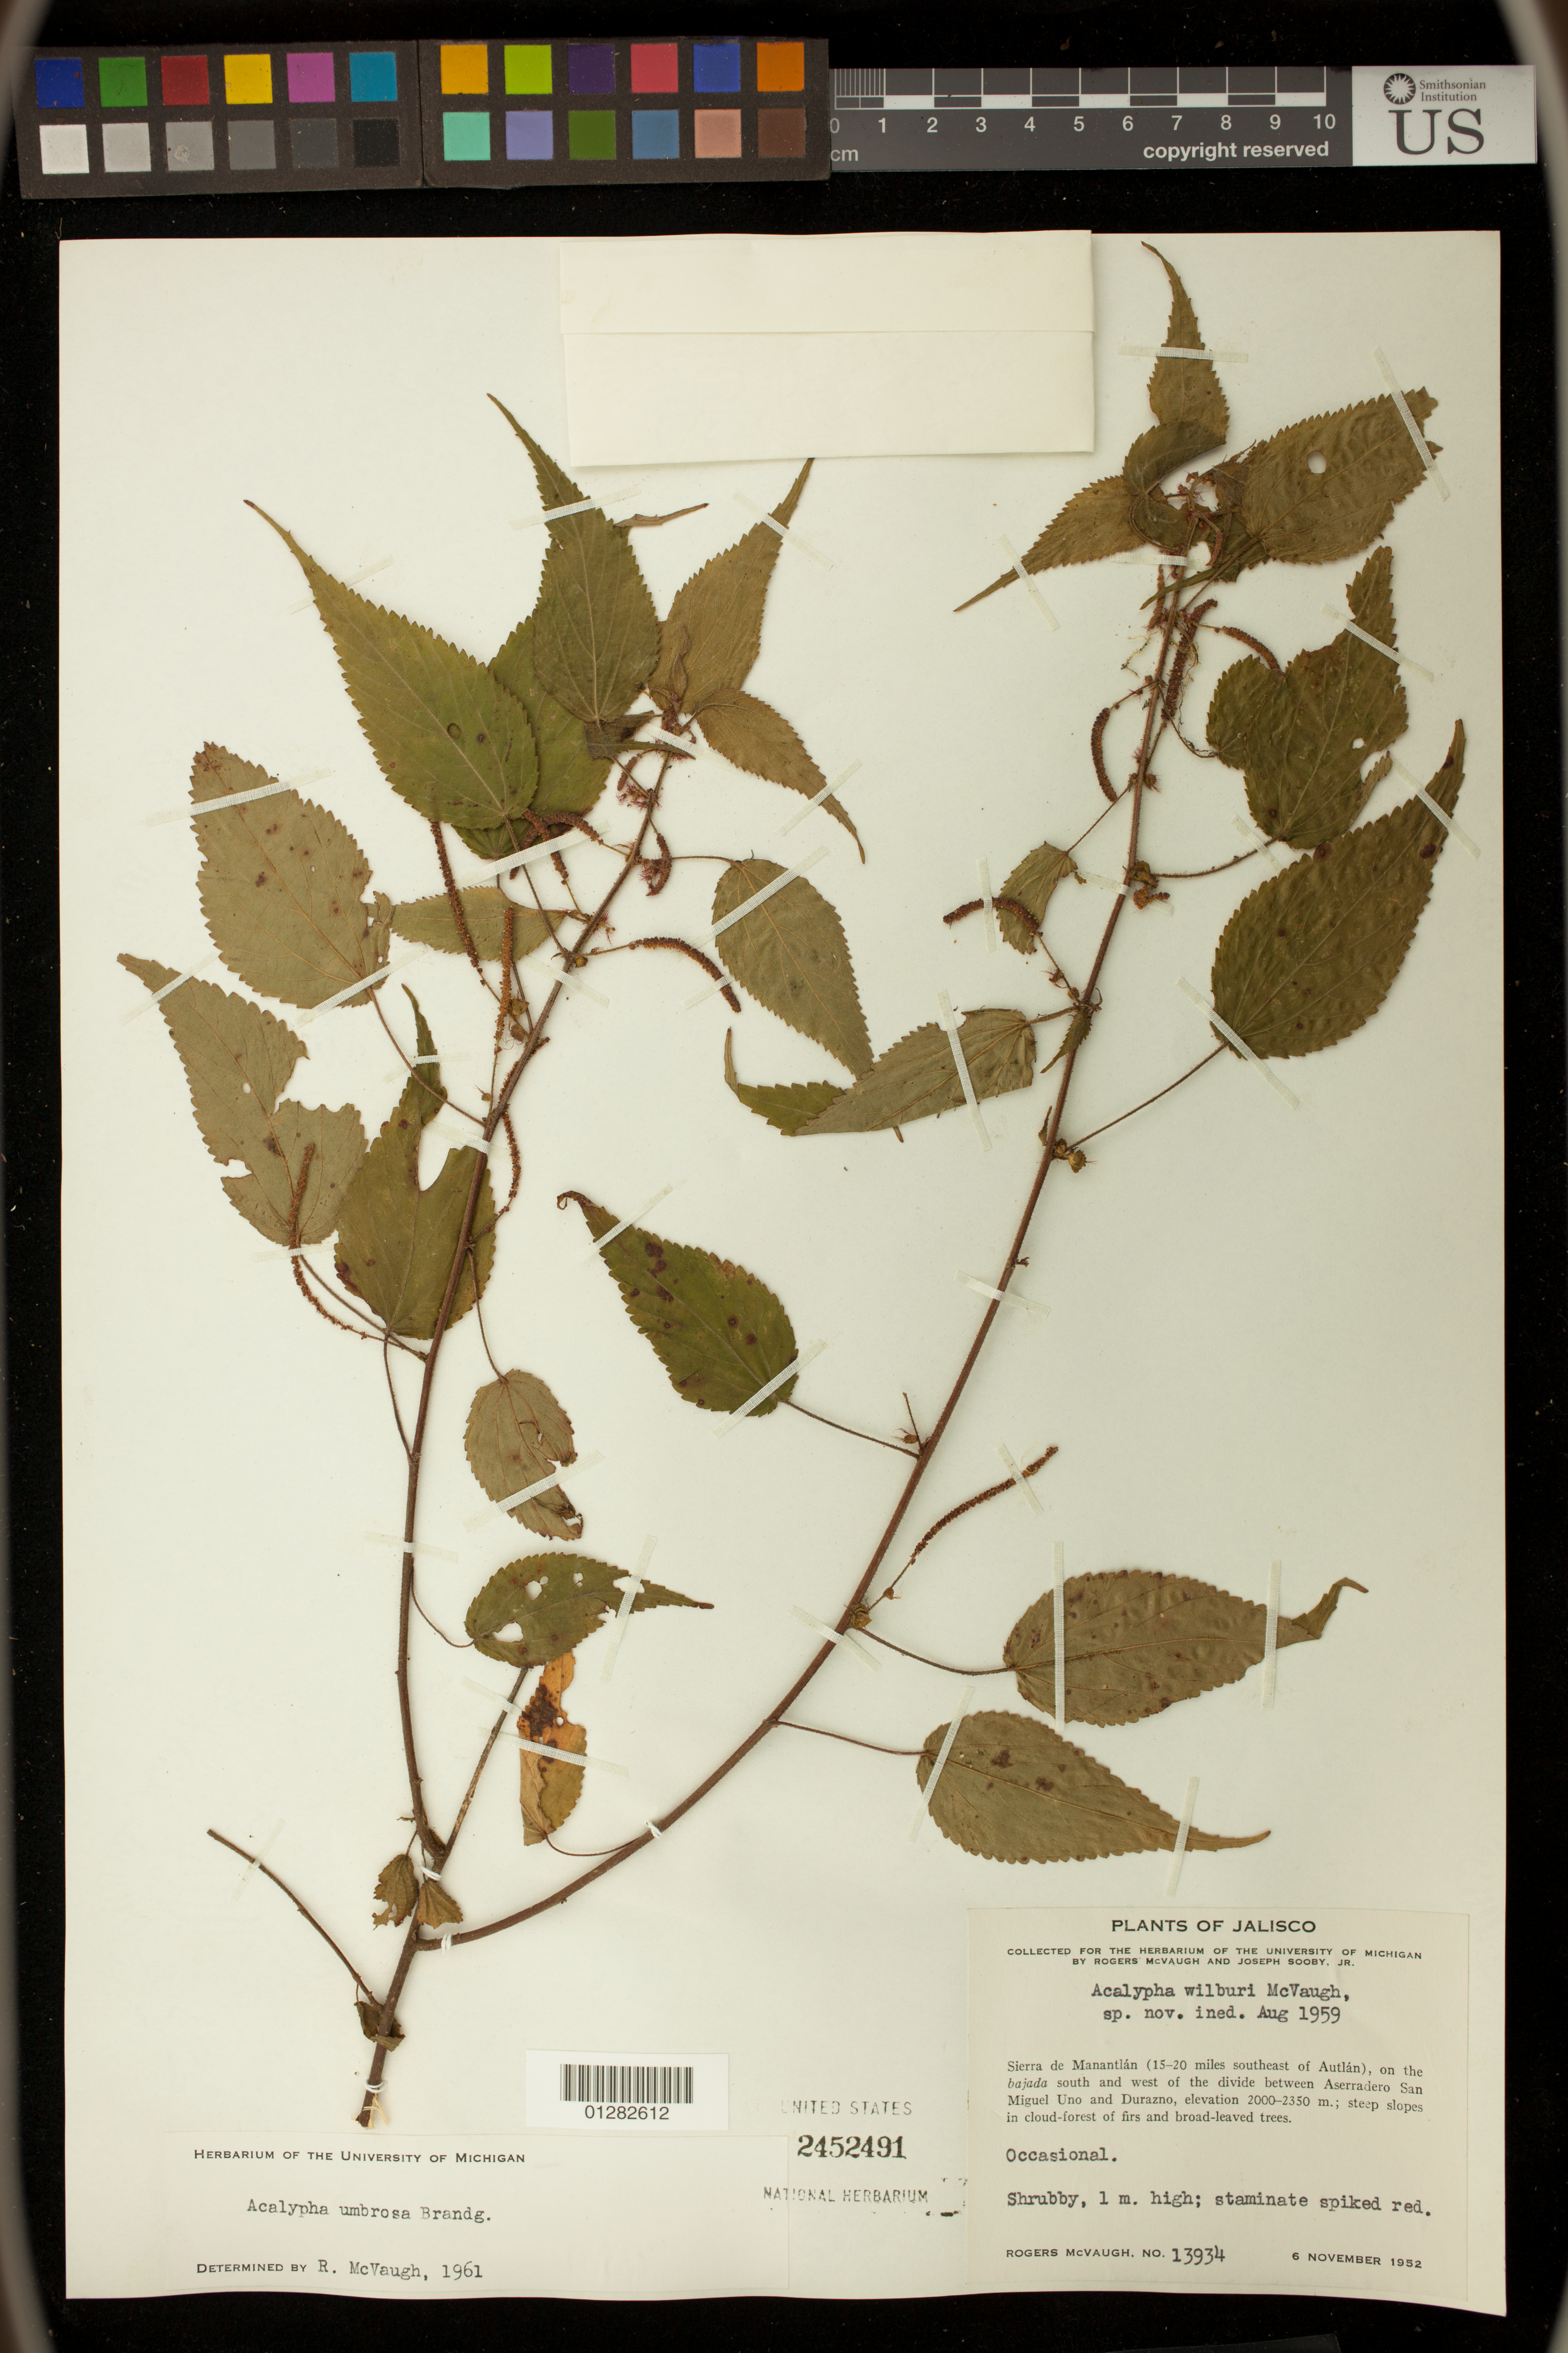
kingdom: Plantae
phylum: Tracheophyta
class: Magnoliopsida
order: Malpighiales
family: Euphorbiaceae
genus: Acalypha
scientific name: Acalypha umbrosa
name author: Brandegee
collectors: M. Sousa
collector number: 13934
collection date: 1952-11-06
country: Mexico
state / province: Jalisco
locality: Sierra de Manantlan (15-20 miles southeast of Autlan), on the bajada south and west of the divide between Aserradero San Miguel Uno and Durazno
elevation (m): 2000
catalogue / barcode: US 2452491